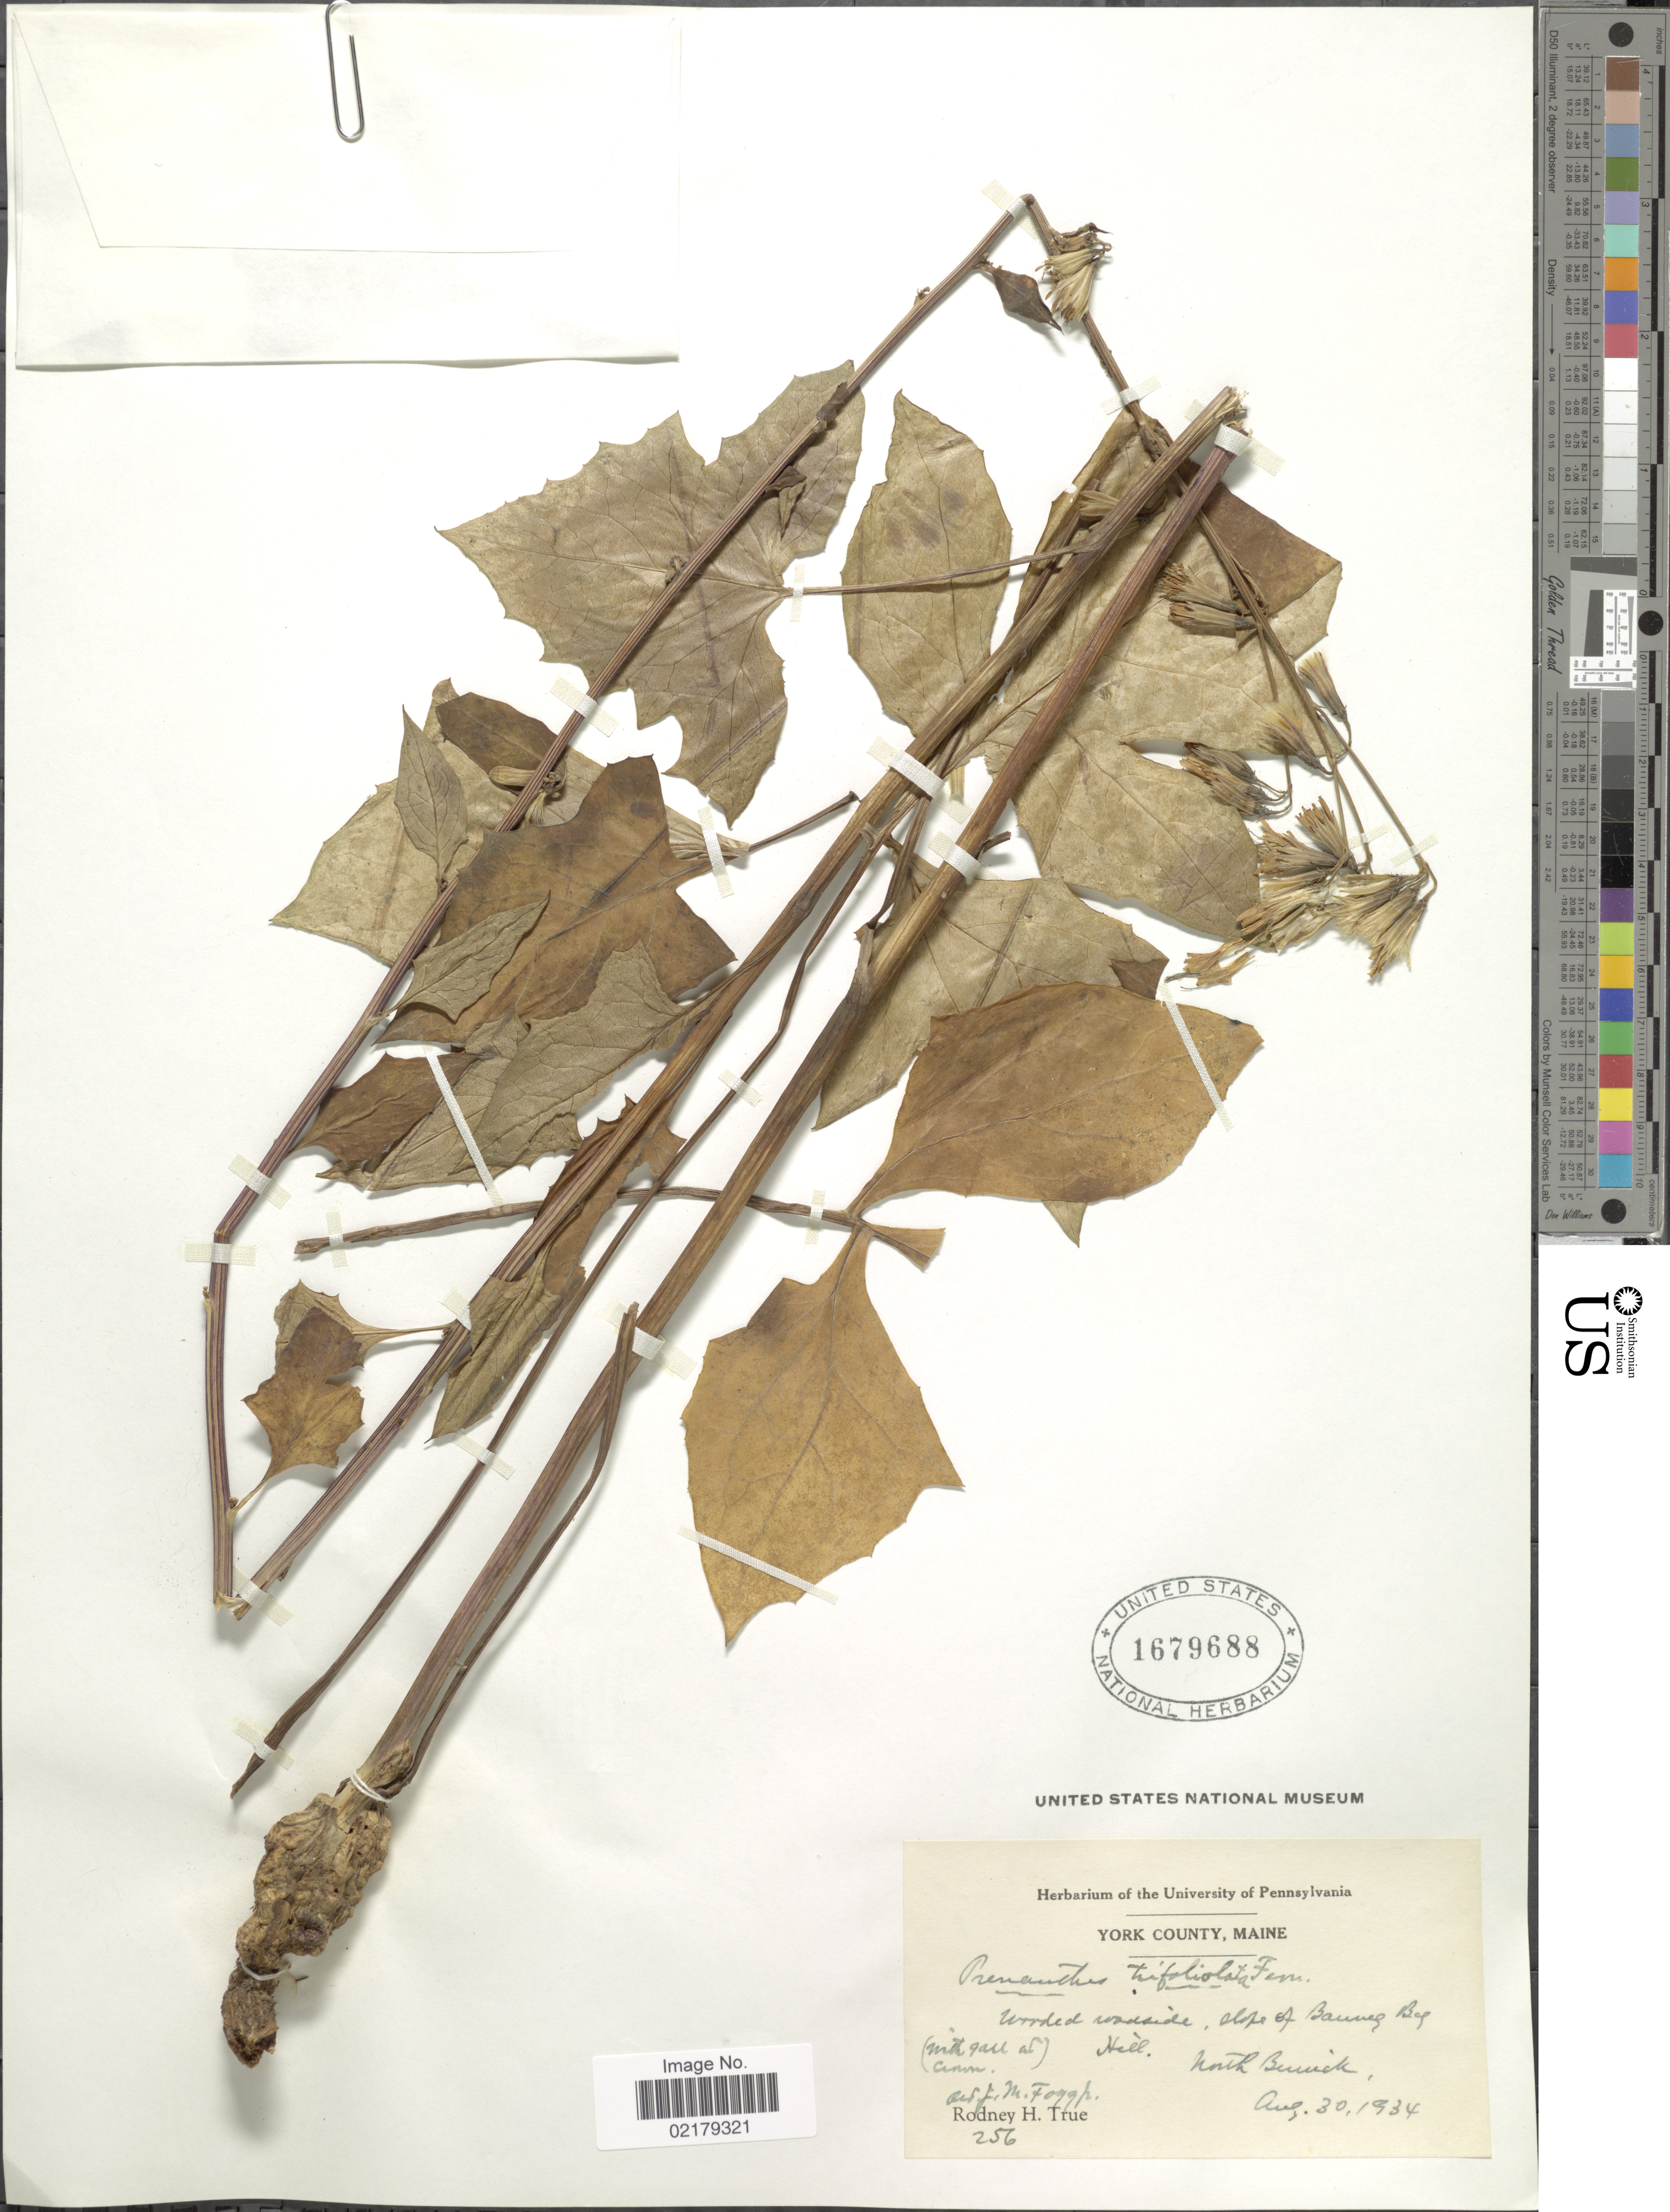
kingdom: Plantae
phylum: Tracheophyta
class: Magnoliopsida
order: Asterales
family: Asteraceae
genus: Nabalus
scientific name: Nabalus trifoliolatus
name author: Cass.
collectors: R. H. True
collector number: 256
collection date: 1934-08-30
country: United States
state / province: Maine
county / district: York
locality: York County, Wooded woodside, slope of Bauneg Beg Hill. North Berwick.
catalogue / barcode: US 1679688